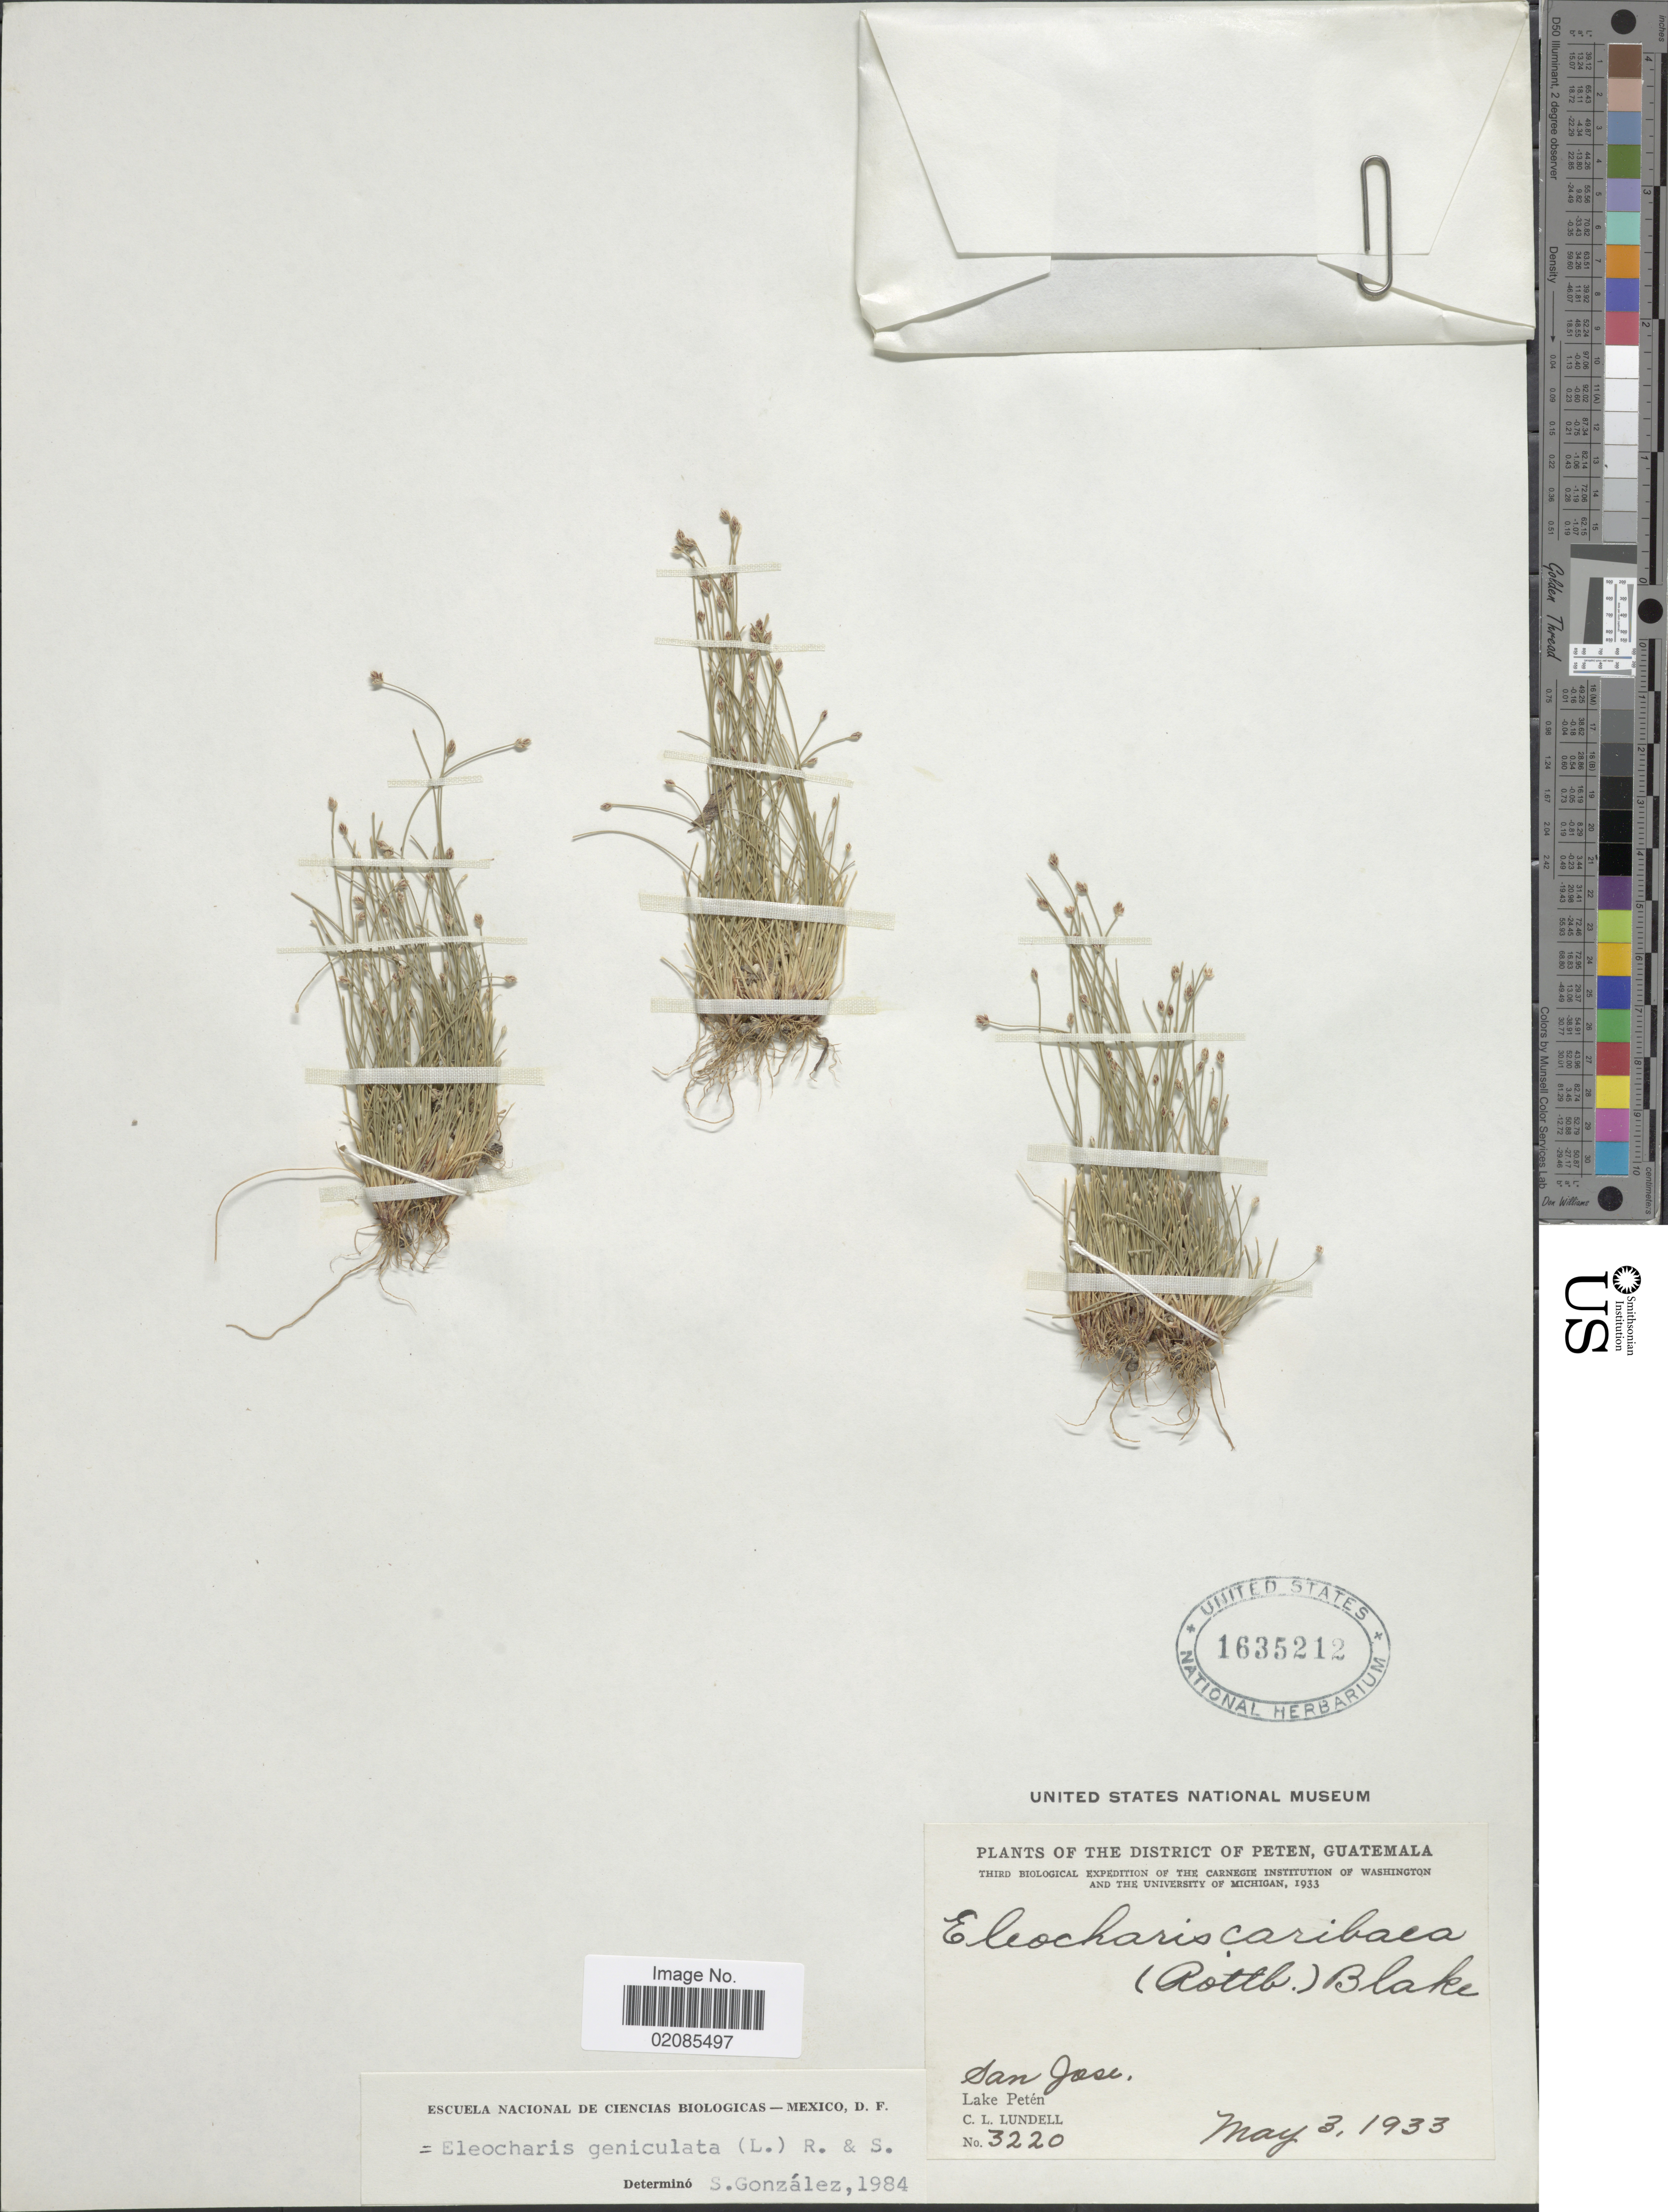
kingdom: Plantae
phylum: Tracheophyta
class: Liliopsida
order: Poales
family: Cyperaceae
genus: Eleocharis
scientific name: Eleocharis geniculata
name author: (L.) Roem. & Schult.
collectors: C. L. Lundell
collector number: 3220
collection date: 1933-05-03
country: Guatemala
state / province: El Petén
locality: San Jose, Lake Peten.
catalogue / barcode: US 1635212